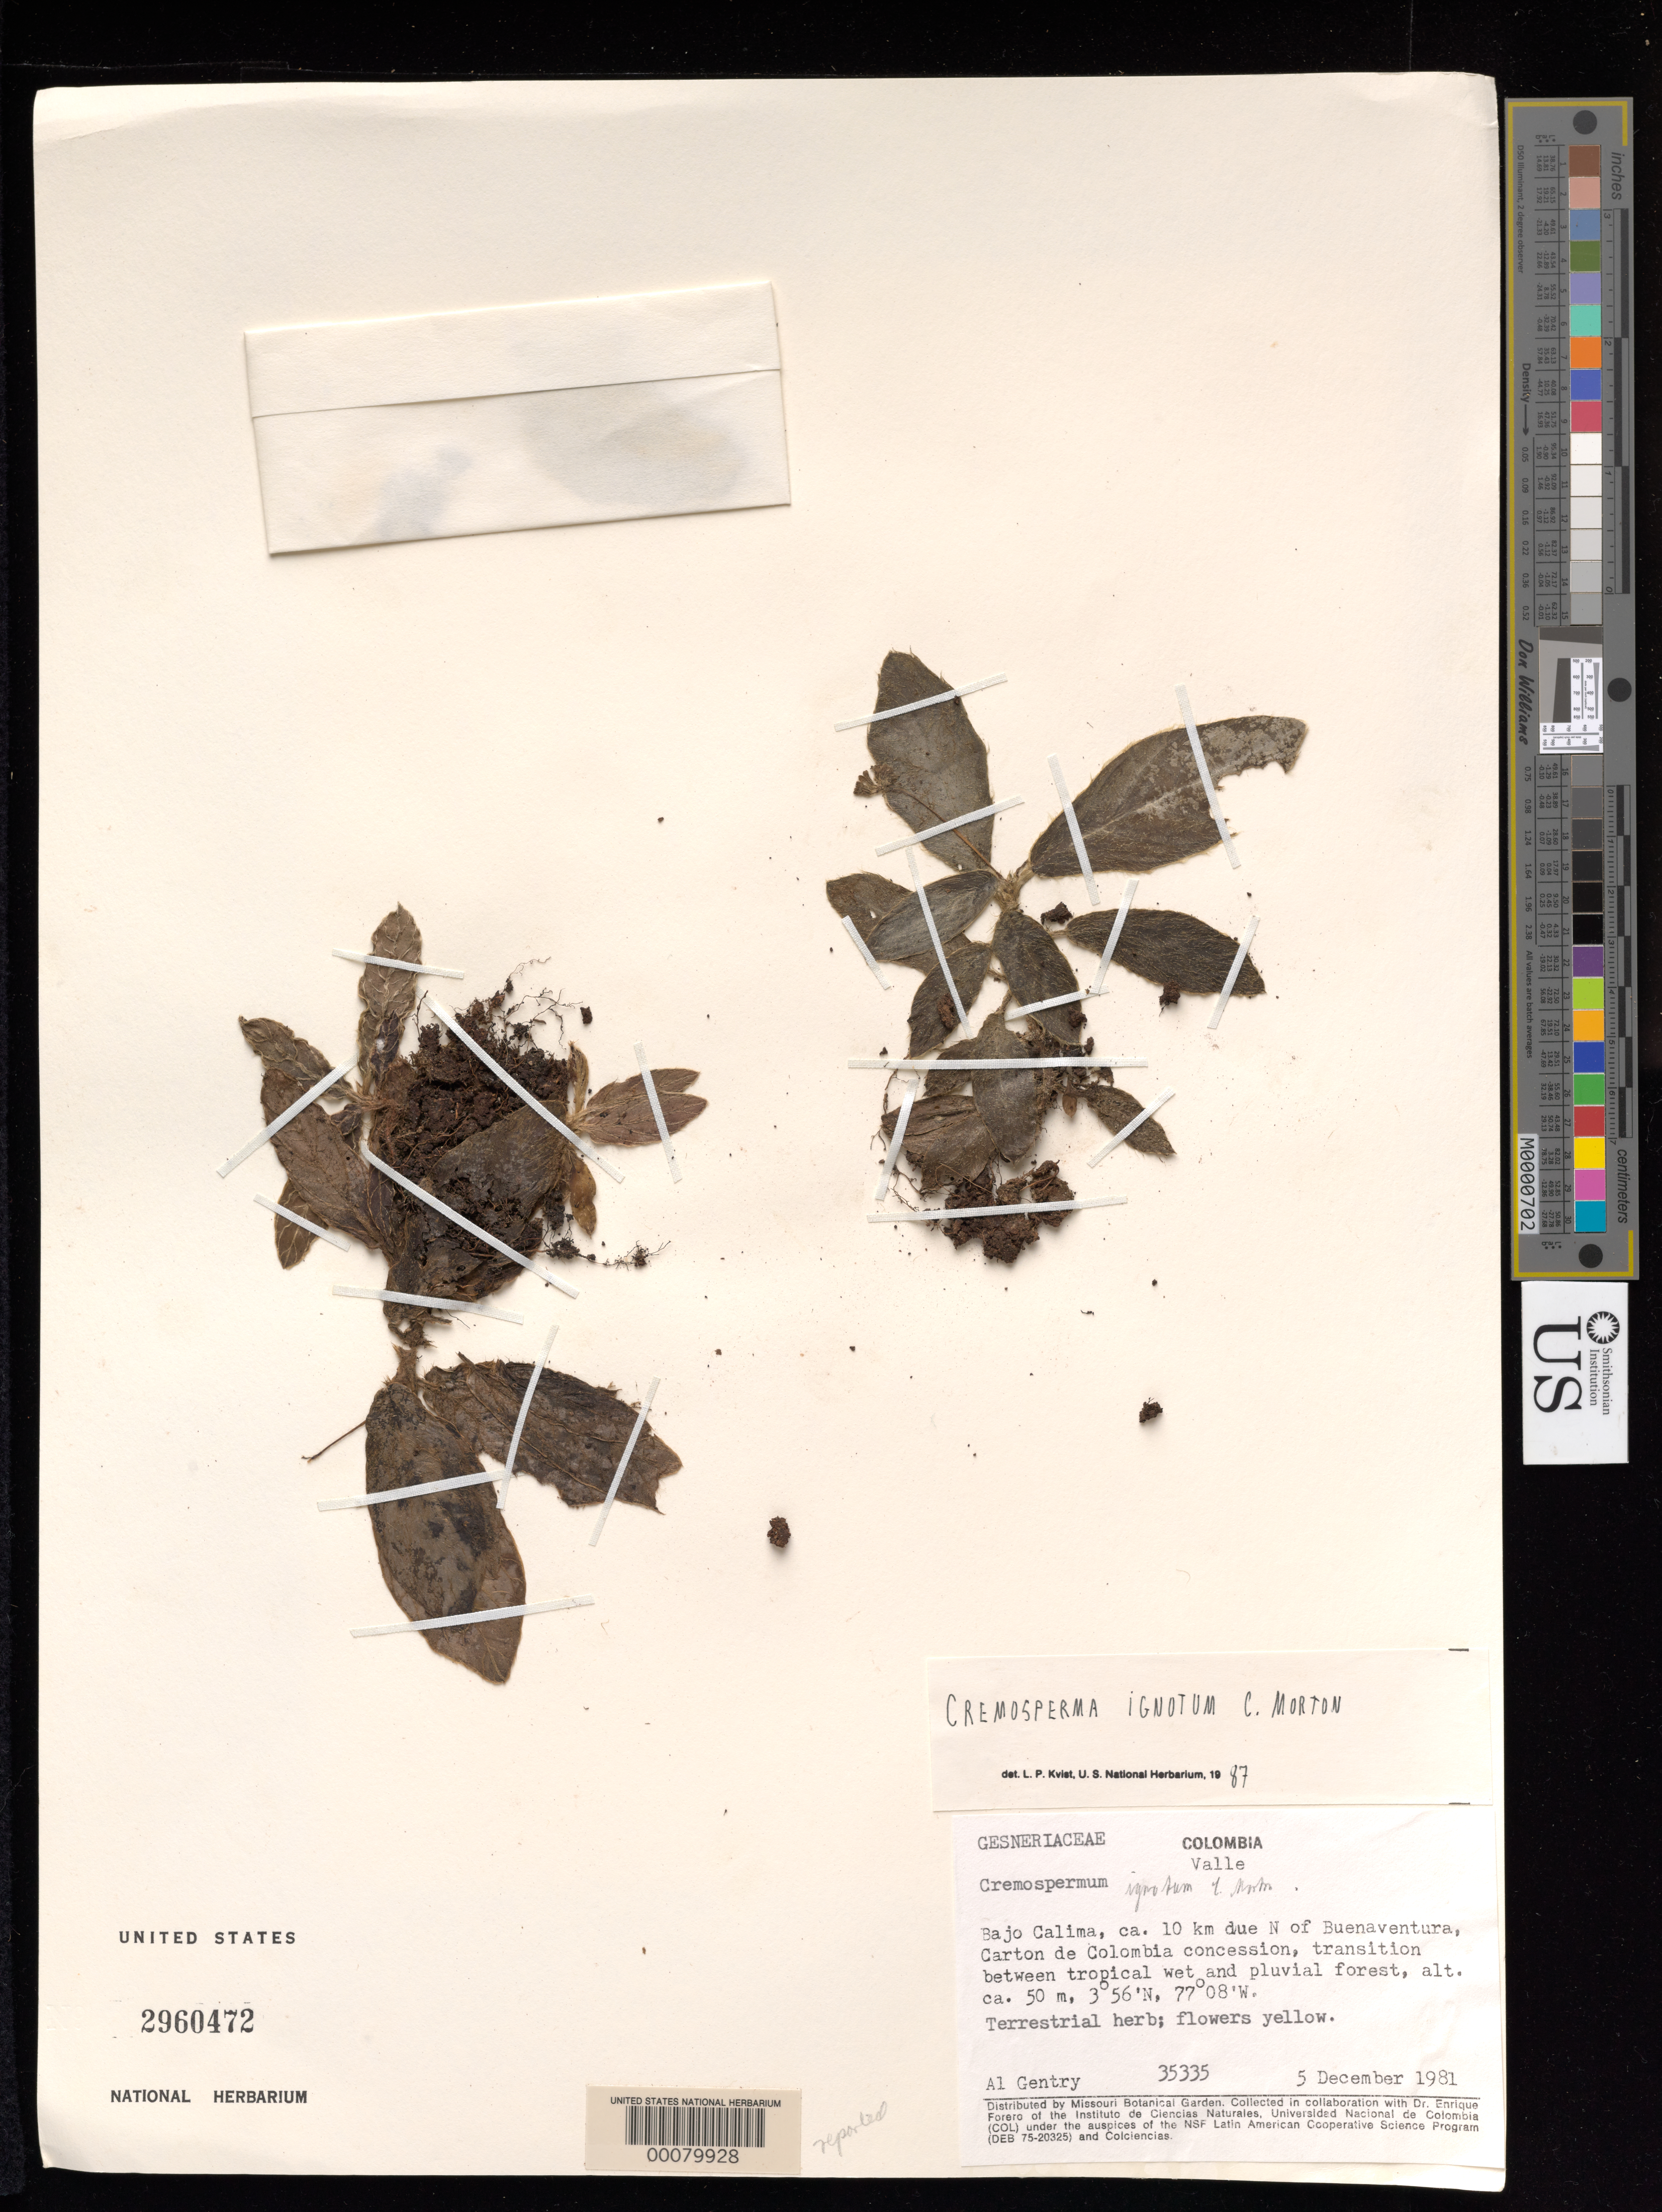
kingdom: Plantae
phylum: Tracheophyta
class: Magnoliopsida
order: Lamiales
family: Gesneriaceae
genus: Cremosperma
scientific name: Cremosperma ignotum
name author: C.V. Morton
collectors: A. H. Gentry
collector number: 35335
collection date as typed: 05 Dec 1981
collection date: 1981-12-05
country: Colombia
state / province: Valle del Cauca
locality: Bajo Calima, about 10 km due N of Buenaventura, carton de Colombia concession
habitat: Transition between tropical wet and pluvial forest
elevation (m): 50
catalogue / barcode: US 2960472